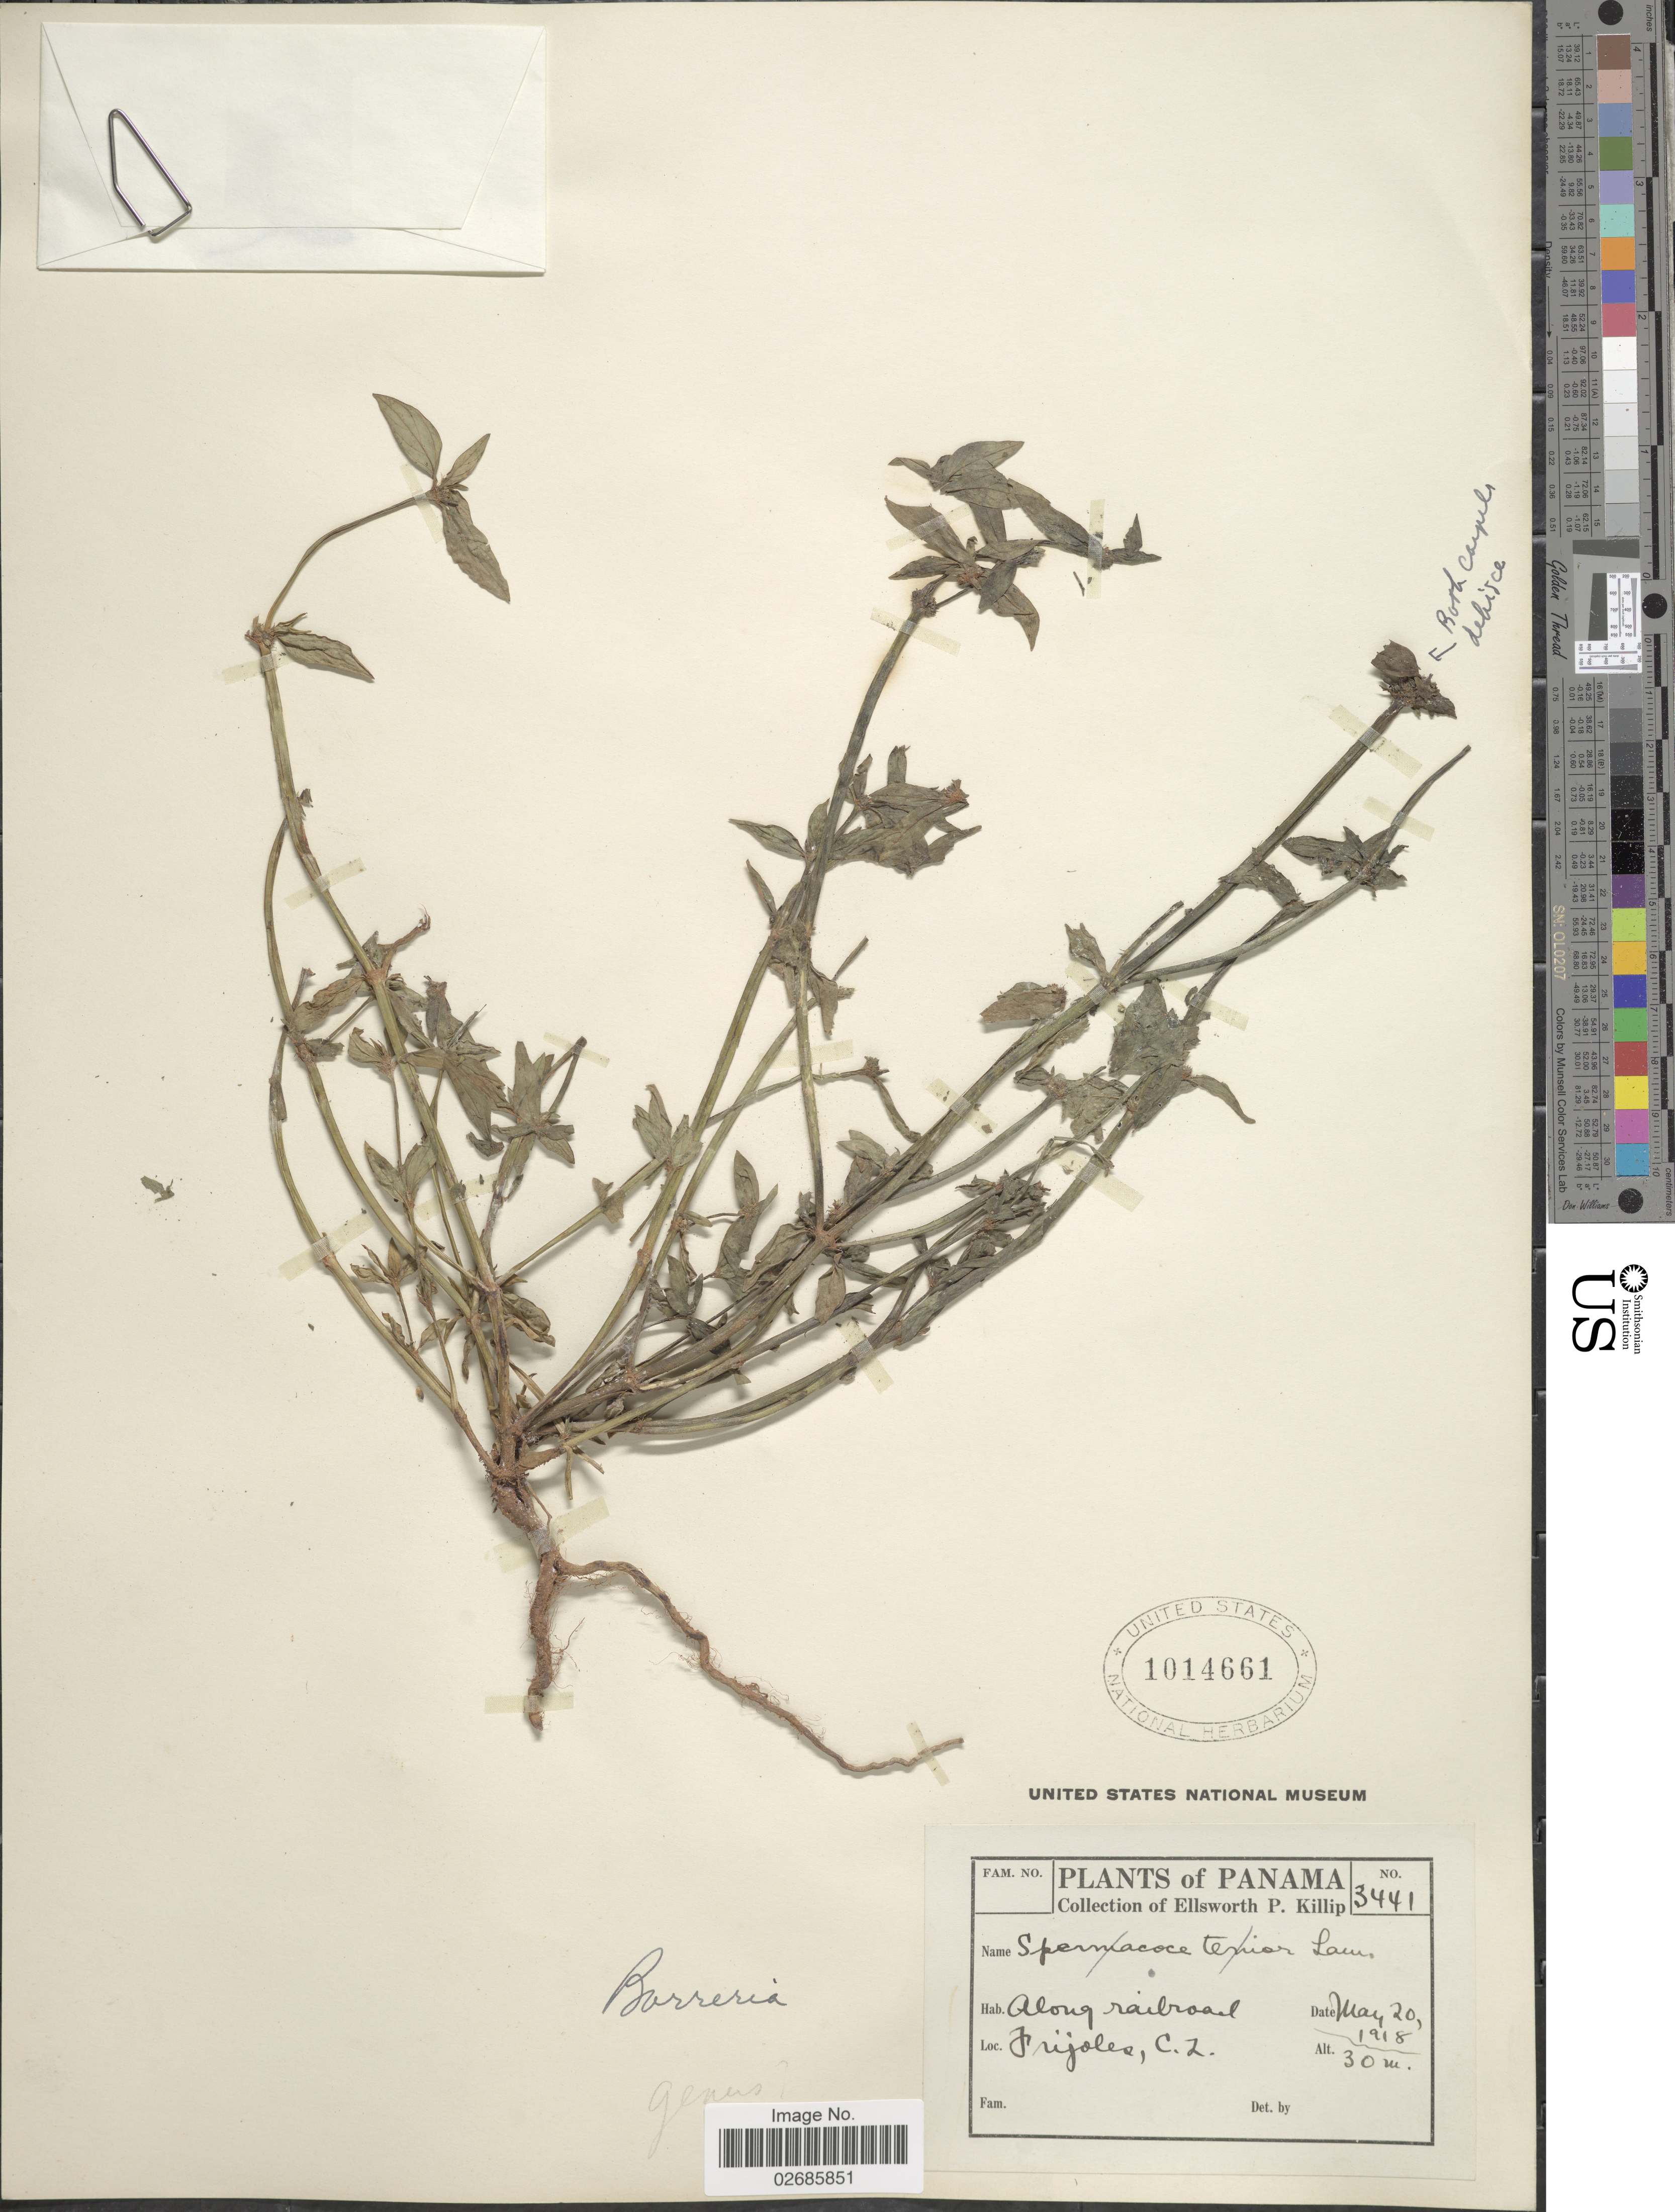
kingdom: Plantae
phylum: Tracheophyta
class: Magnoliopsida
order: Gentianales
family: Rubiaceae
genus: Borreria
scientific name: Borreria sp.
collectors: E. P. Killip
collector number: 3441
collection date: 1918-05-20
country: Panama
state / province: Colón / Panamá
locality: Along railroad. Frijoles, C.Z.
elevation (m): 30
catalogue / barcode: US 1014661